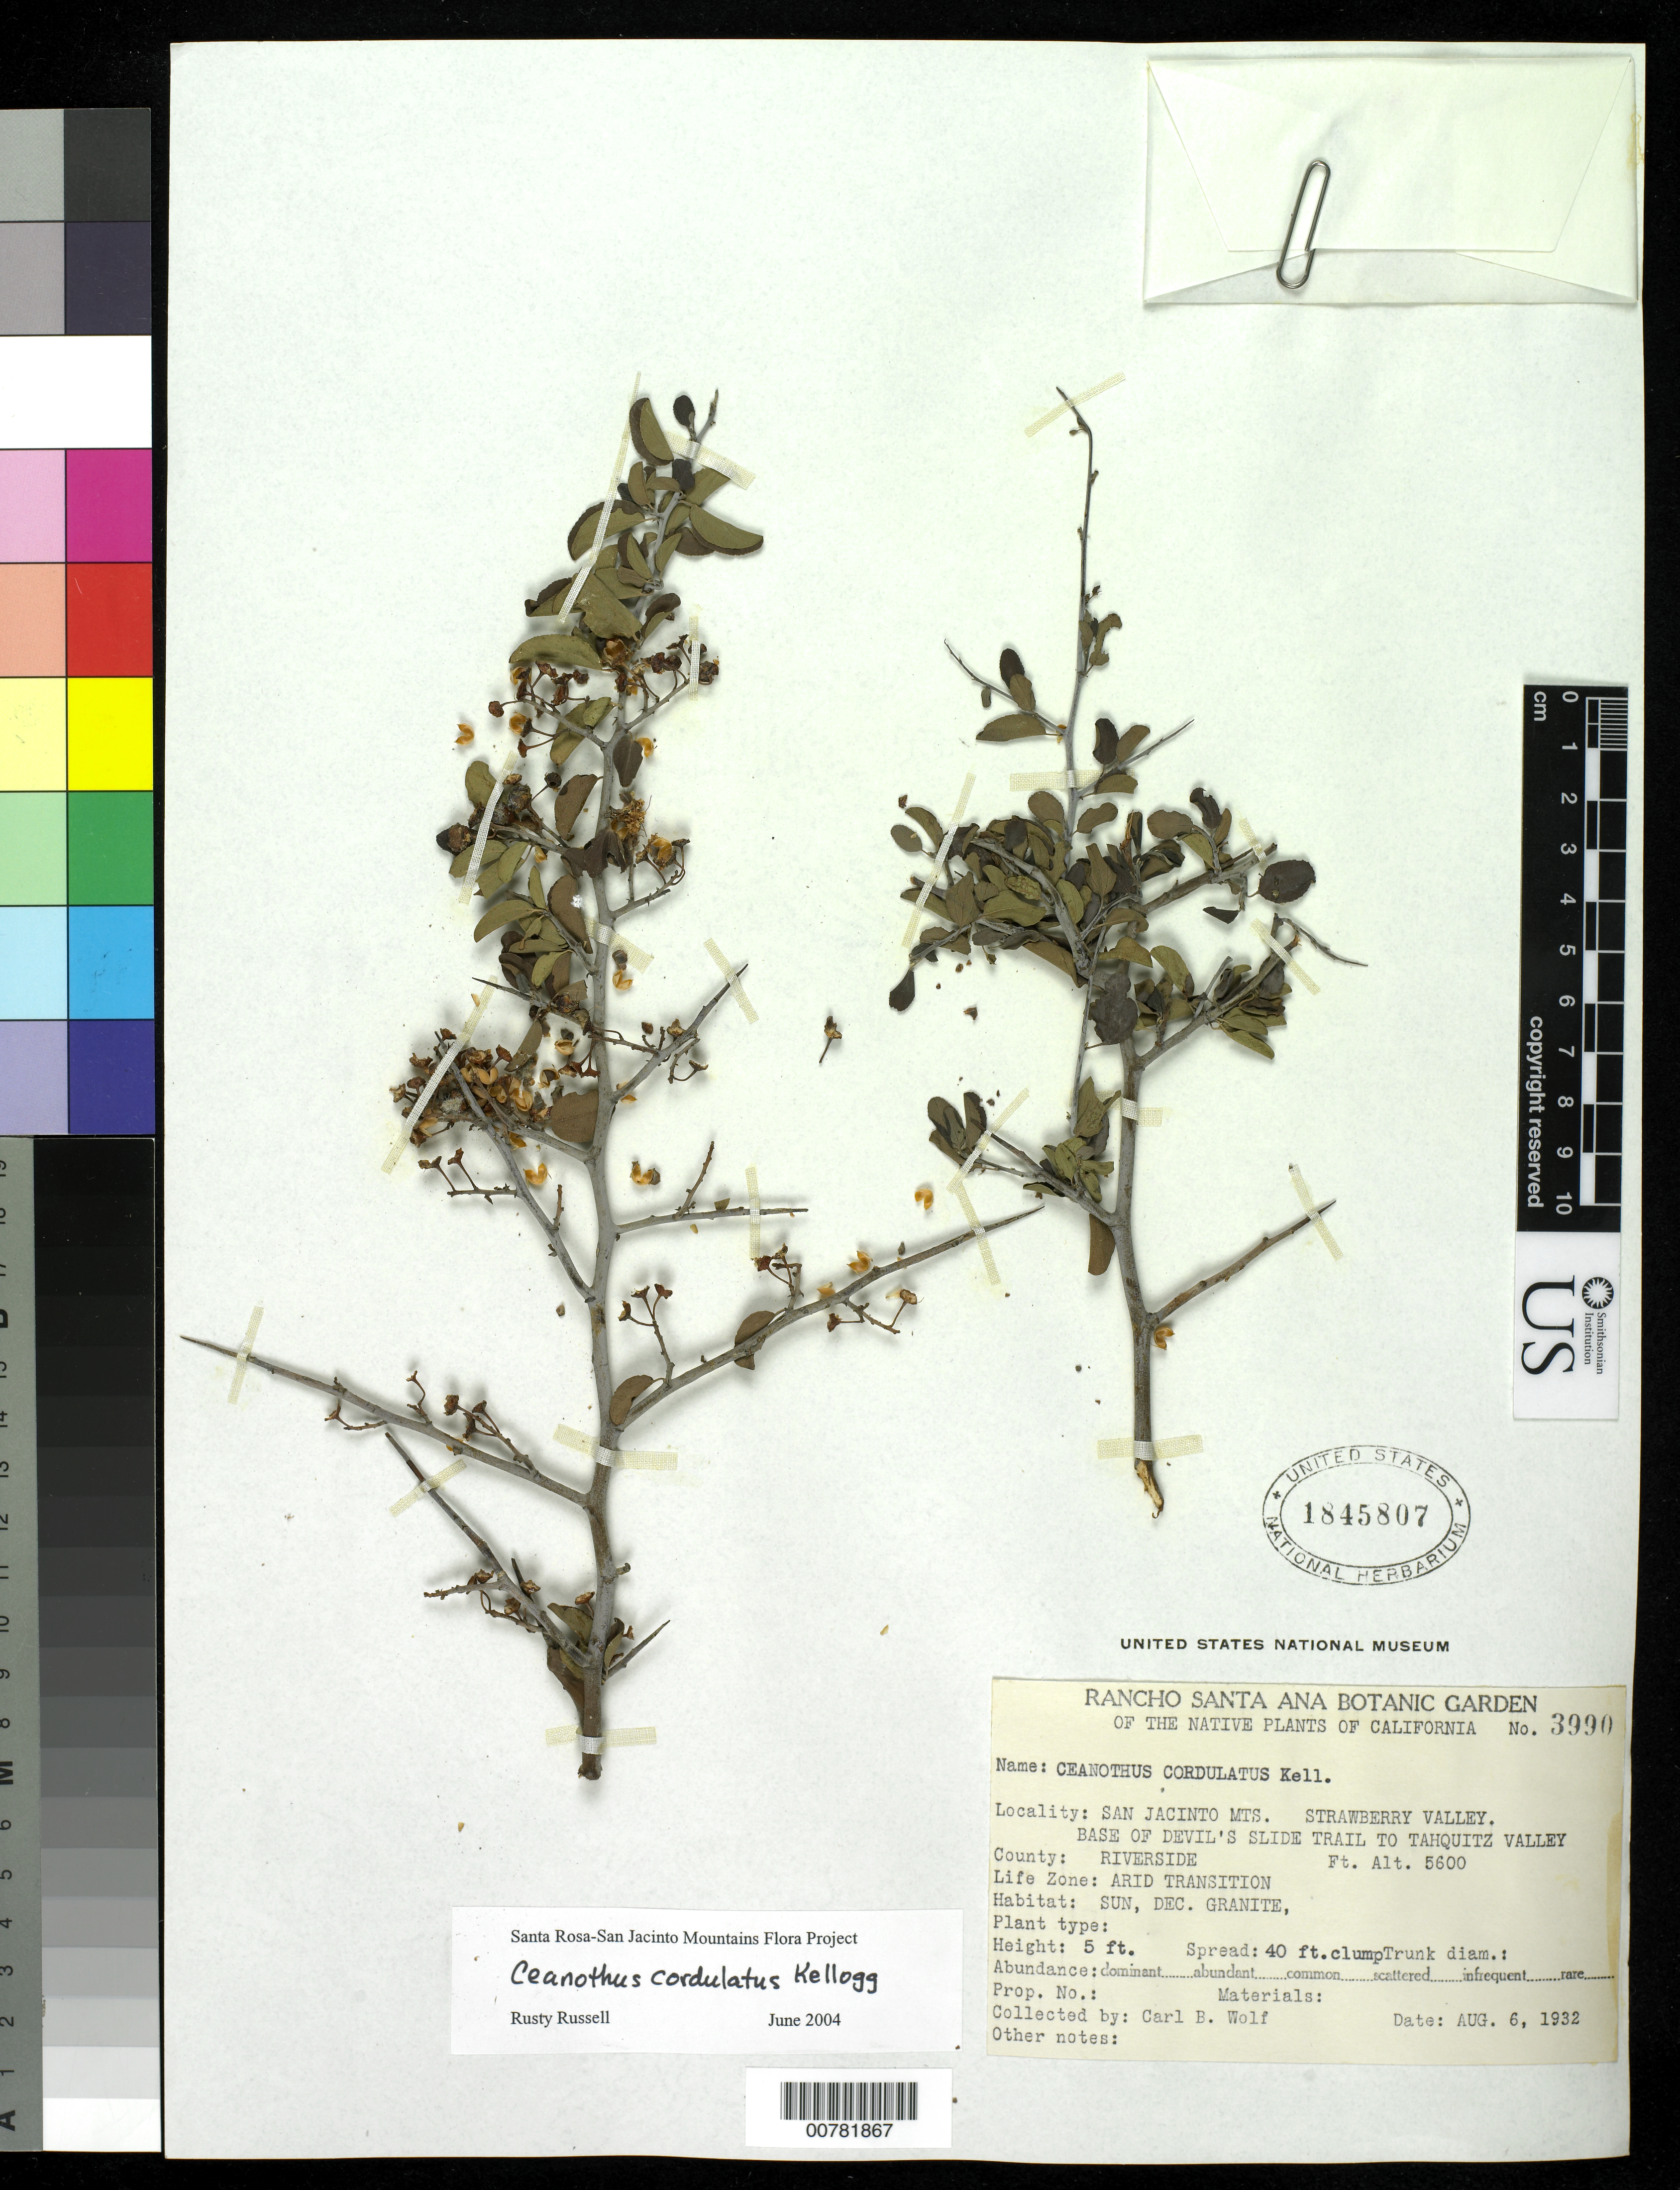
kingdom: Plantae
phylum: Tracheophyta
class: Magnoliopsida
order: Rosales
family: Rhamnaceae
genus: Ceanothus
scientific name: Ceanothus cordulatus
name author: Kellogg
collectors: C. B. Wolf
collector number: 3990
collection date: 1932-08-06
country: United States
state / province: California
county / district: Riverside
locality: San Jacinto Mts. Strawberry Valley. Base of Devil's Slide Trail to Tahquitz Valley. County: Riverside. Life Zone: Arid Transition.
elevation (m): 1707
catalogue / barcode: US 1845807